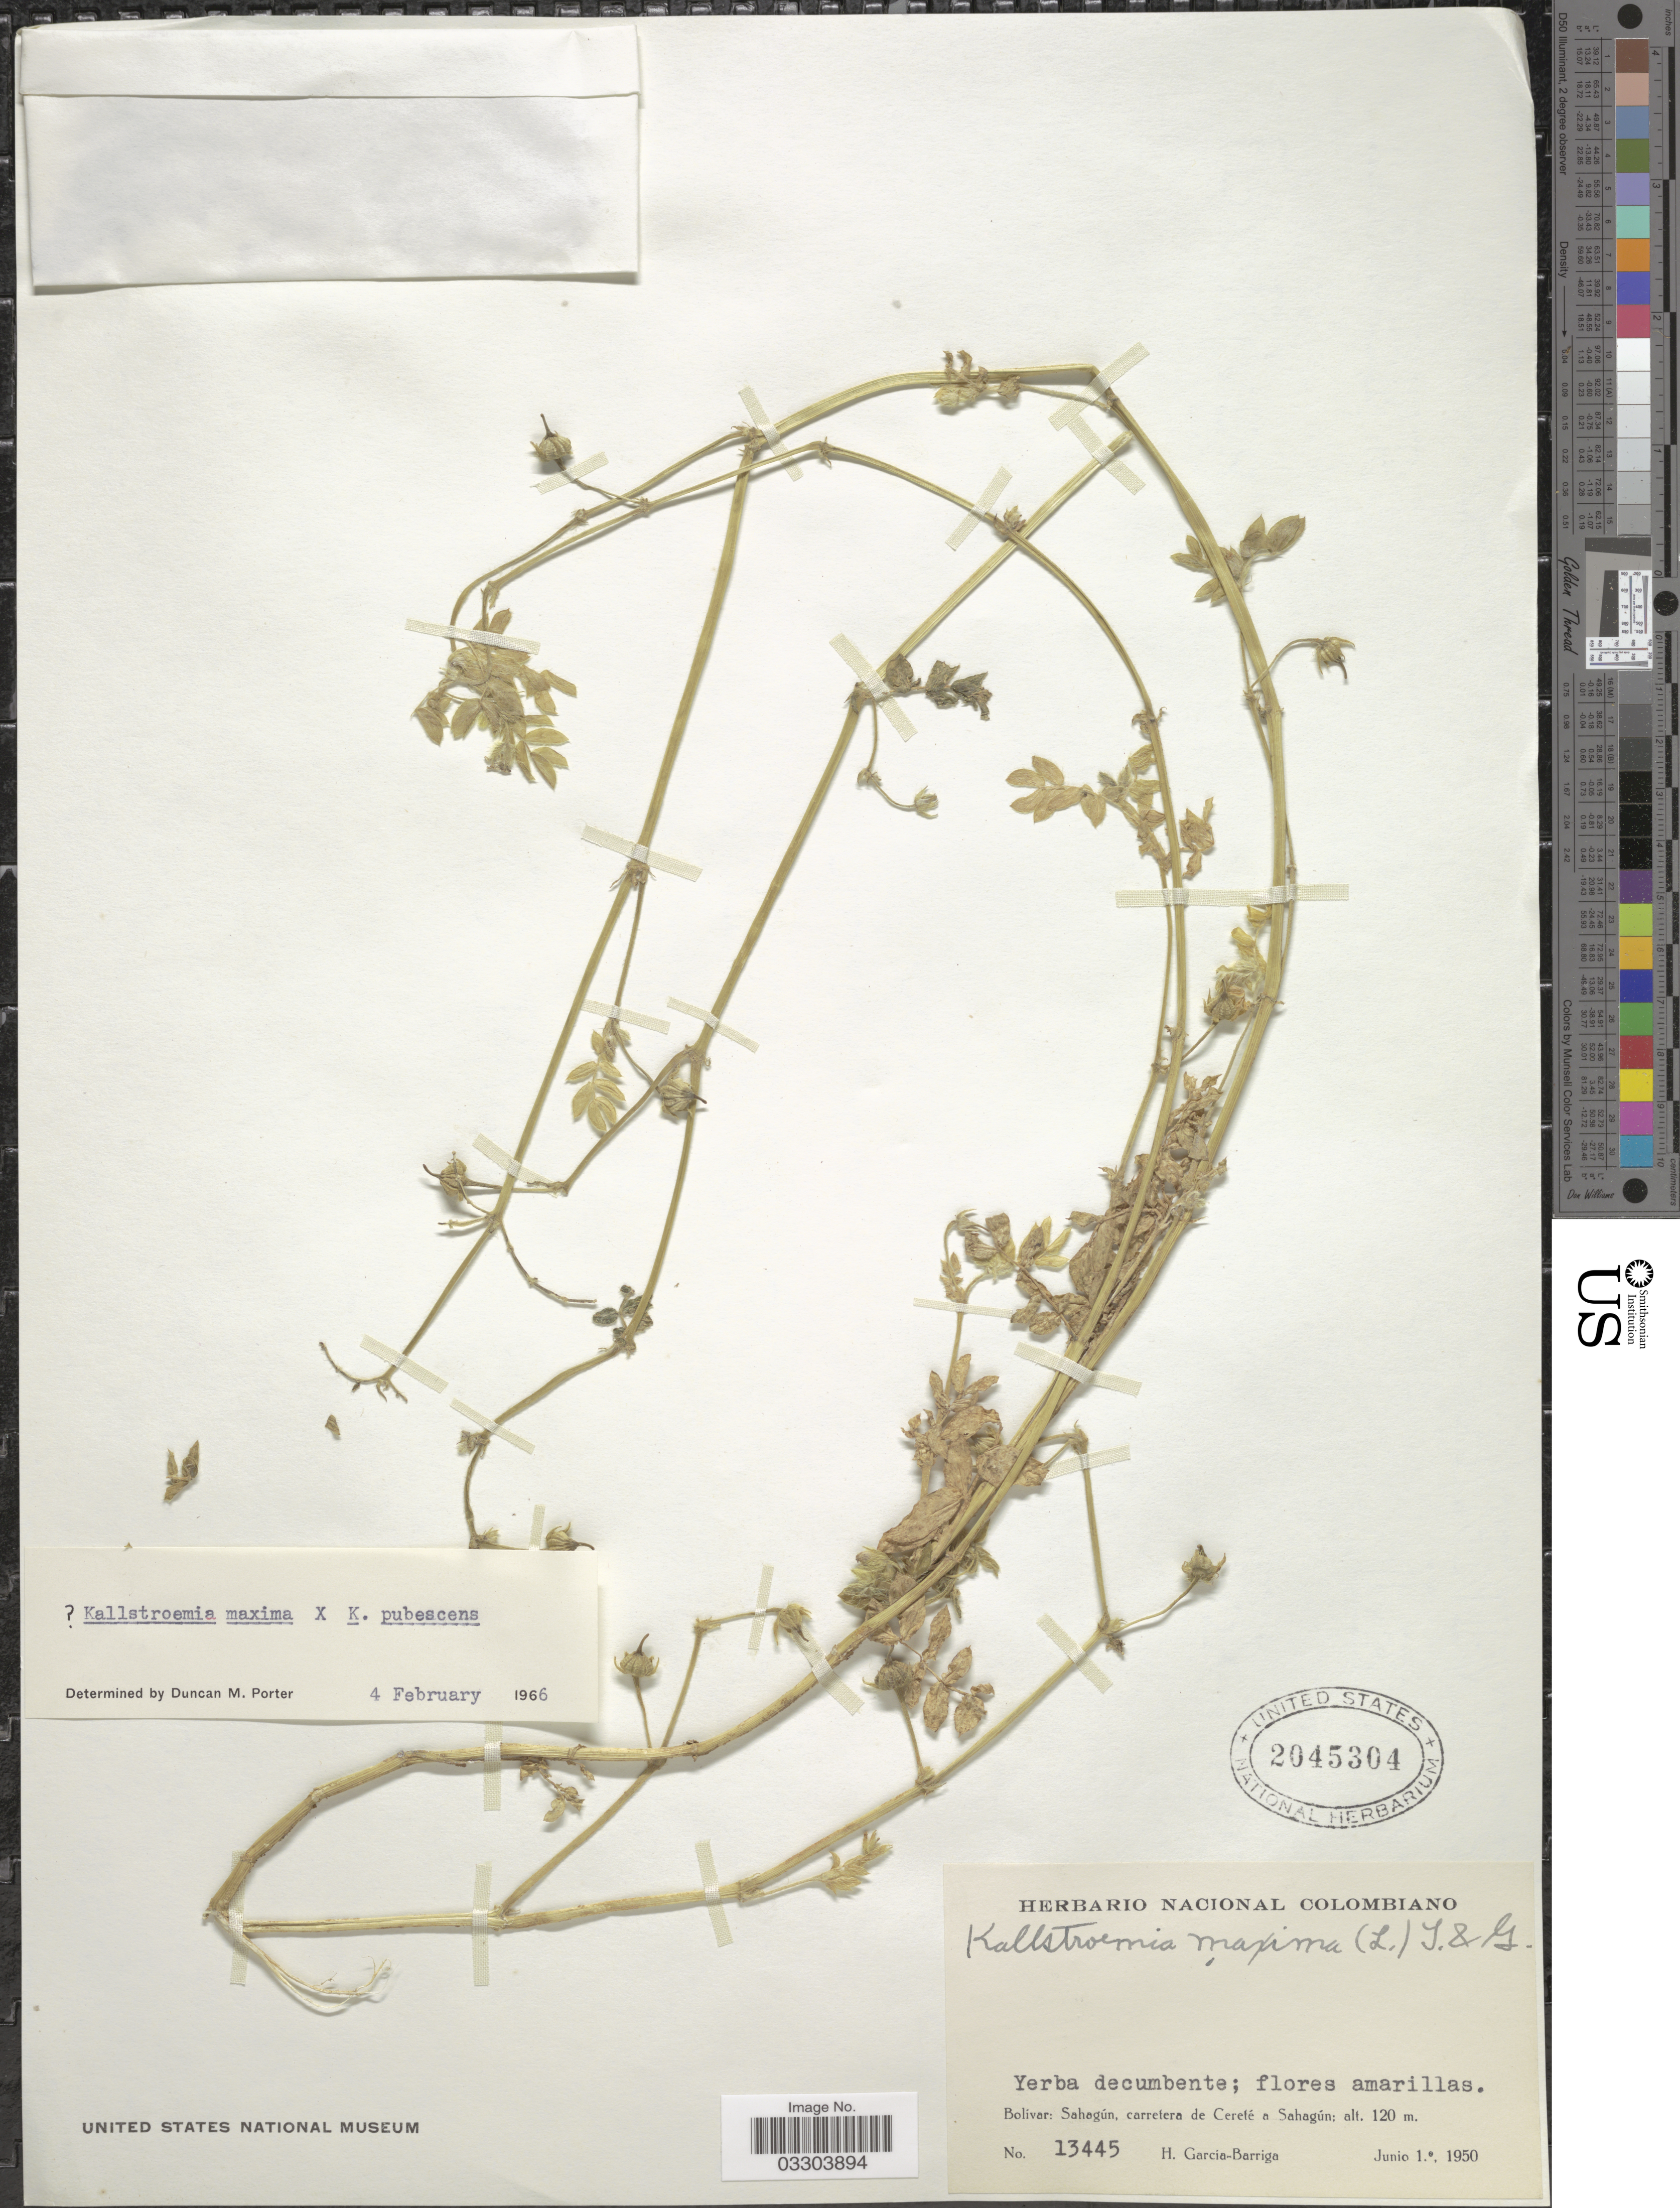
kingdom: Plantae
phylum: Tracheophyta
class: Magnoliopsida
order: Zygophyllales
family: Zygophyllaceae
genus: Kallstroemia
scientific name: Kallstroemia maxima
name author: (L.) Hook. & Arn.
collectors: H. García Barriga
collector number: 13445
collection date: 1950-06-01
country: Colombia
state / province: Bolívar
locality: Sahagún, carretera de Cereté a Sahagún.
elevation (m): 120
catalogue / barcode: US 2045304